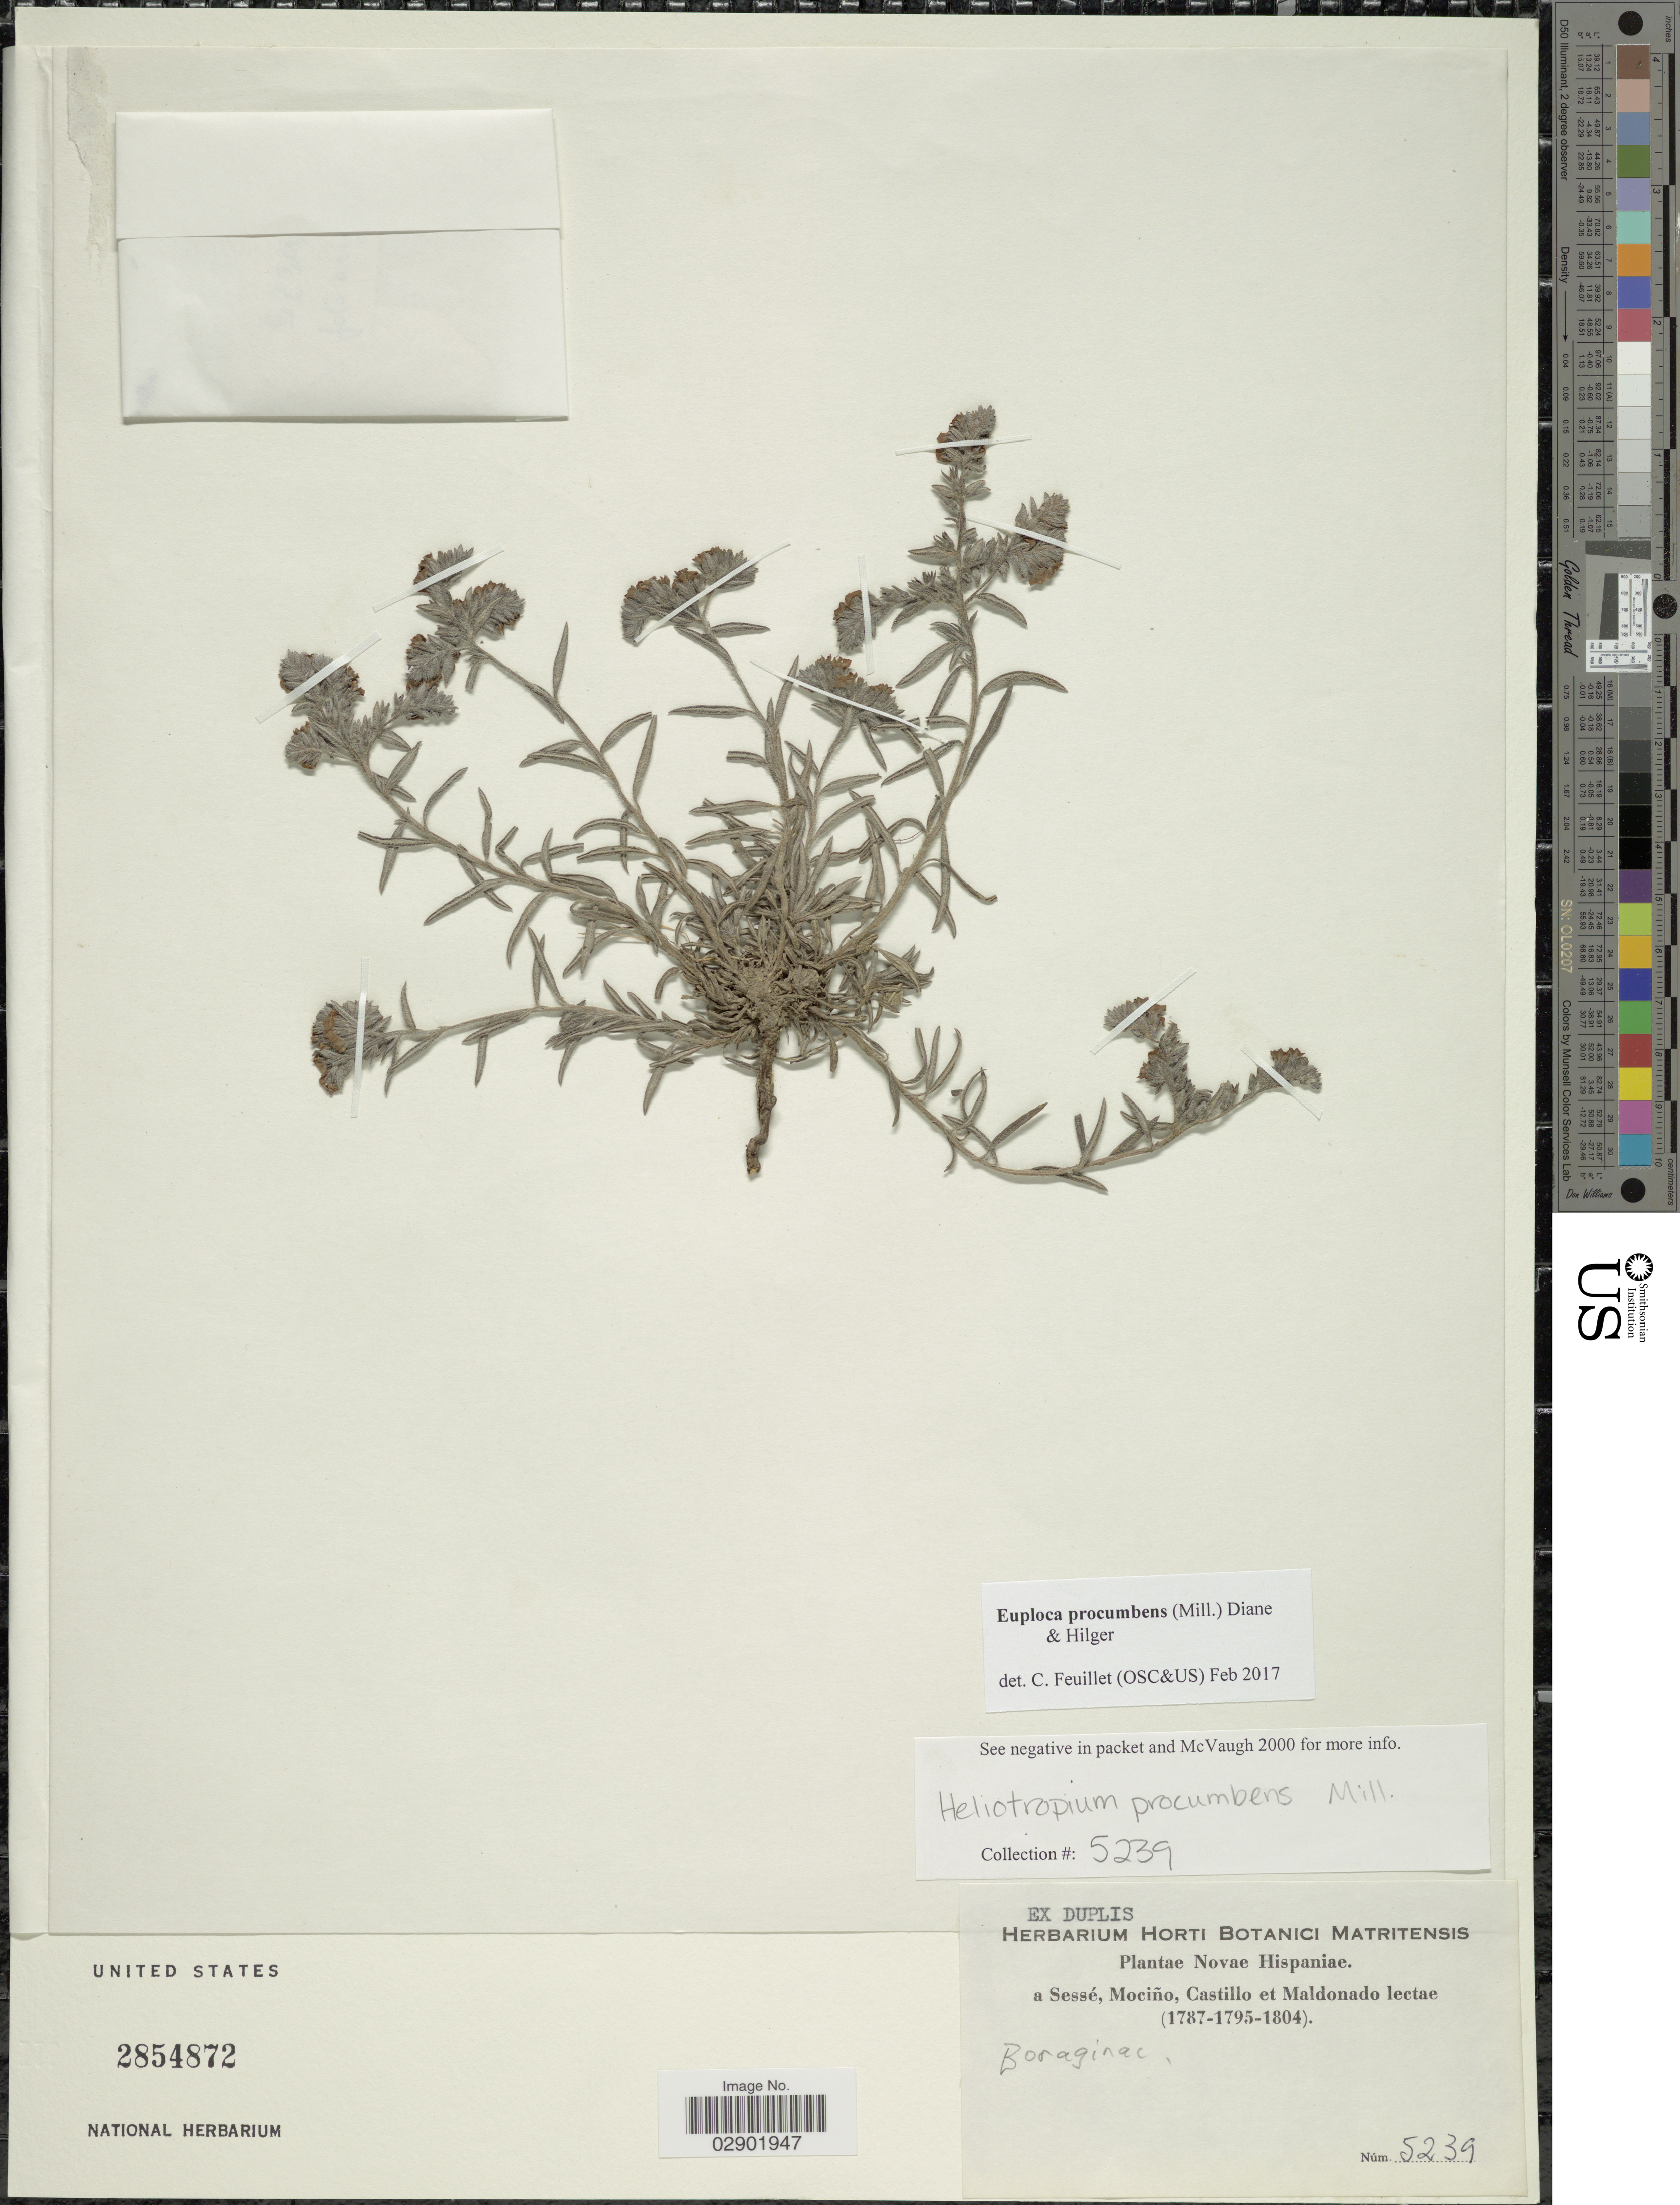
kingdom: Plantae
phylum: Tracheophyta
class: Magnoliopsida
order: Boraginales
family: Heliotropiaceae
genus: Euploca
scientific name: Euploca procumbens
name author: (Mill.) Diane & Hilger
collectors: Sessé, --, Mociño, Castillo, -- & Maldonado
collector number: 5239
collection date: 1787/1804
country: Mexico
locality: Novae Hispaniae.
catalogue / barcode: US 2854872